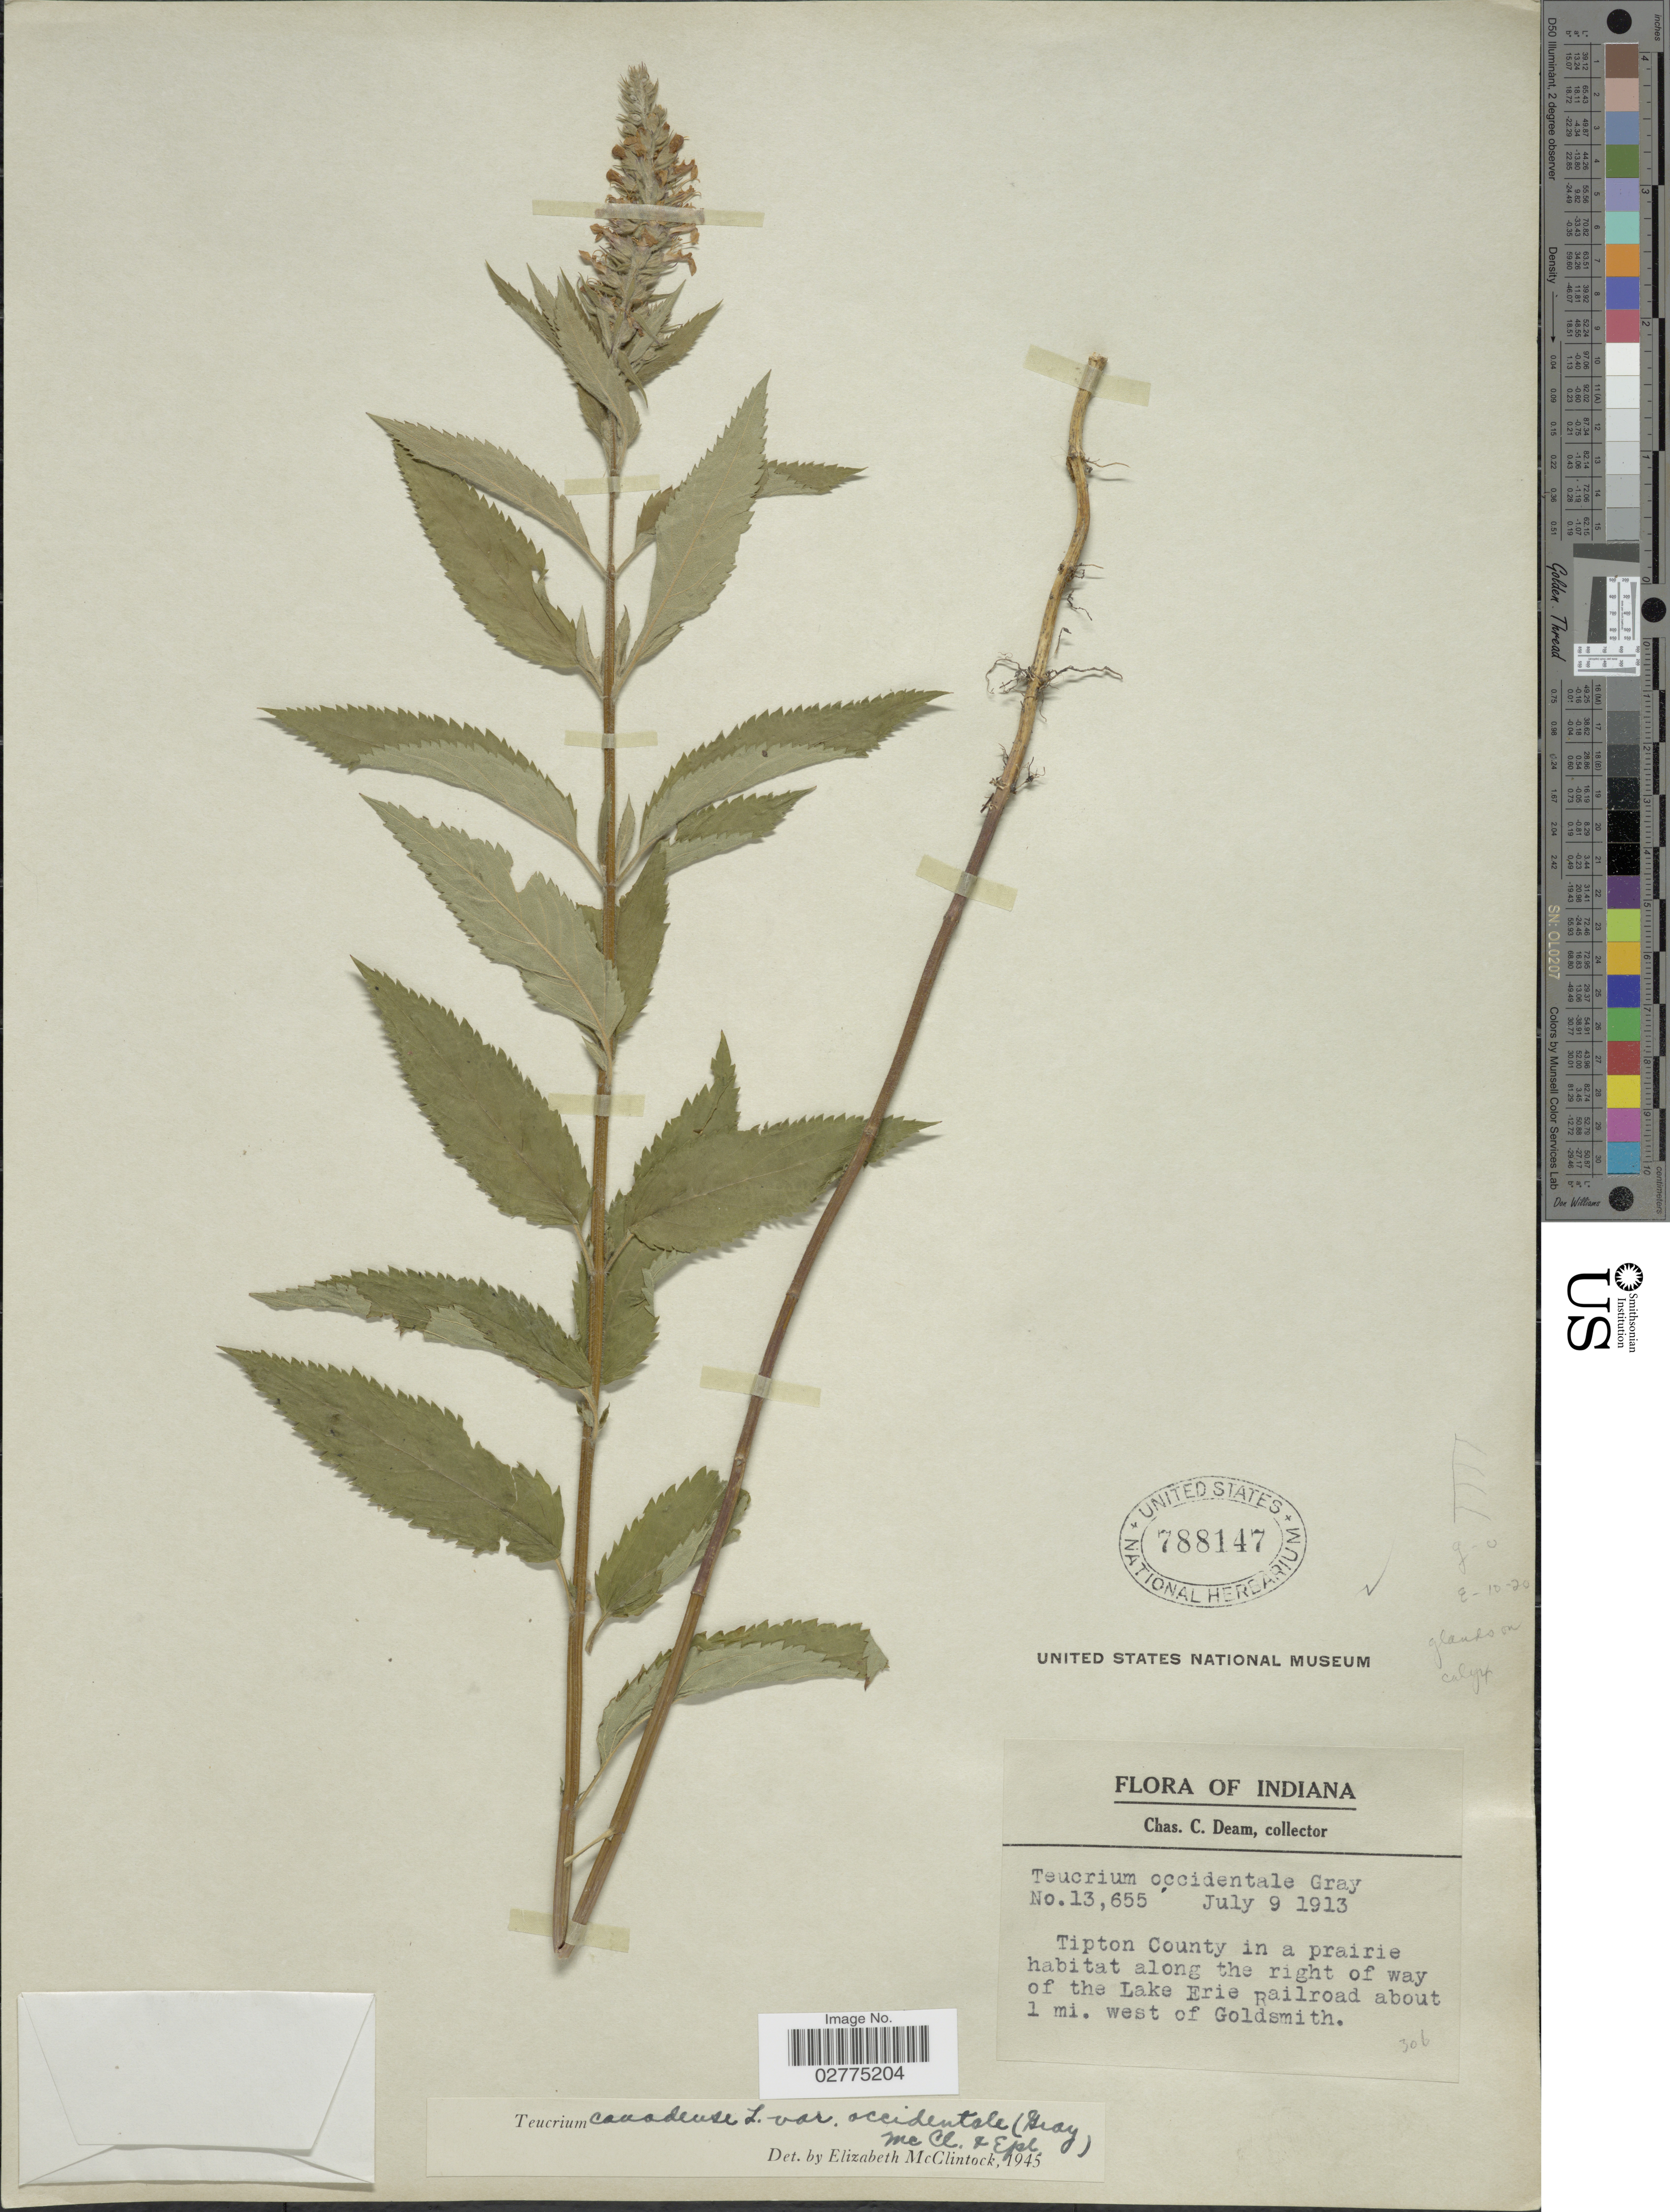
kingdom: Plantae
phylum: Tracheophyta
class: Magnoliopsida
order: Lamiales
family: Lamiaceae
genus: Teucrium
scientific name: Teucrium canadense var. occidentale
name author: (A. Gray) E. M. McClint. & Epling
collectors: C. C. Deam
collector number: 13655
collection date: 1913-07-09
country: United States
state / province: Indiana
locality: Tipton County in prairie habitat along the right of way of the Lake Erie Railroad about 1 mi. west of Goldsmith.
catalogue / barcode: US 788147